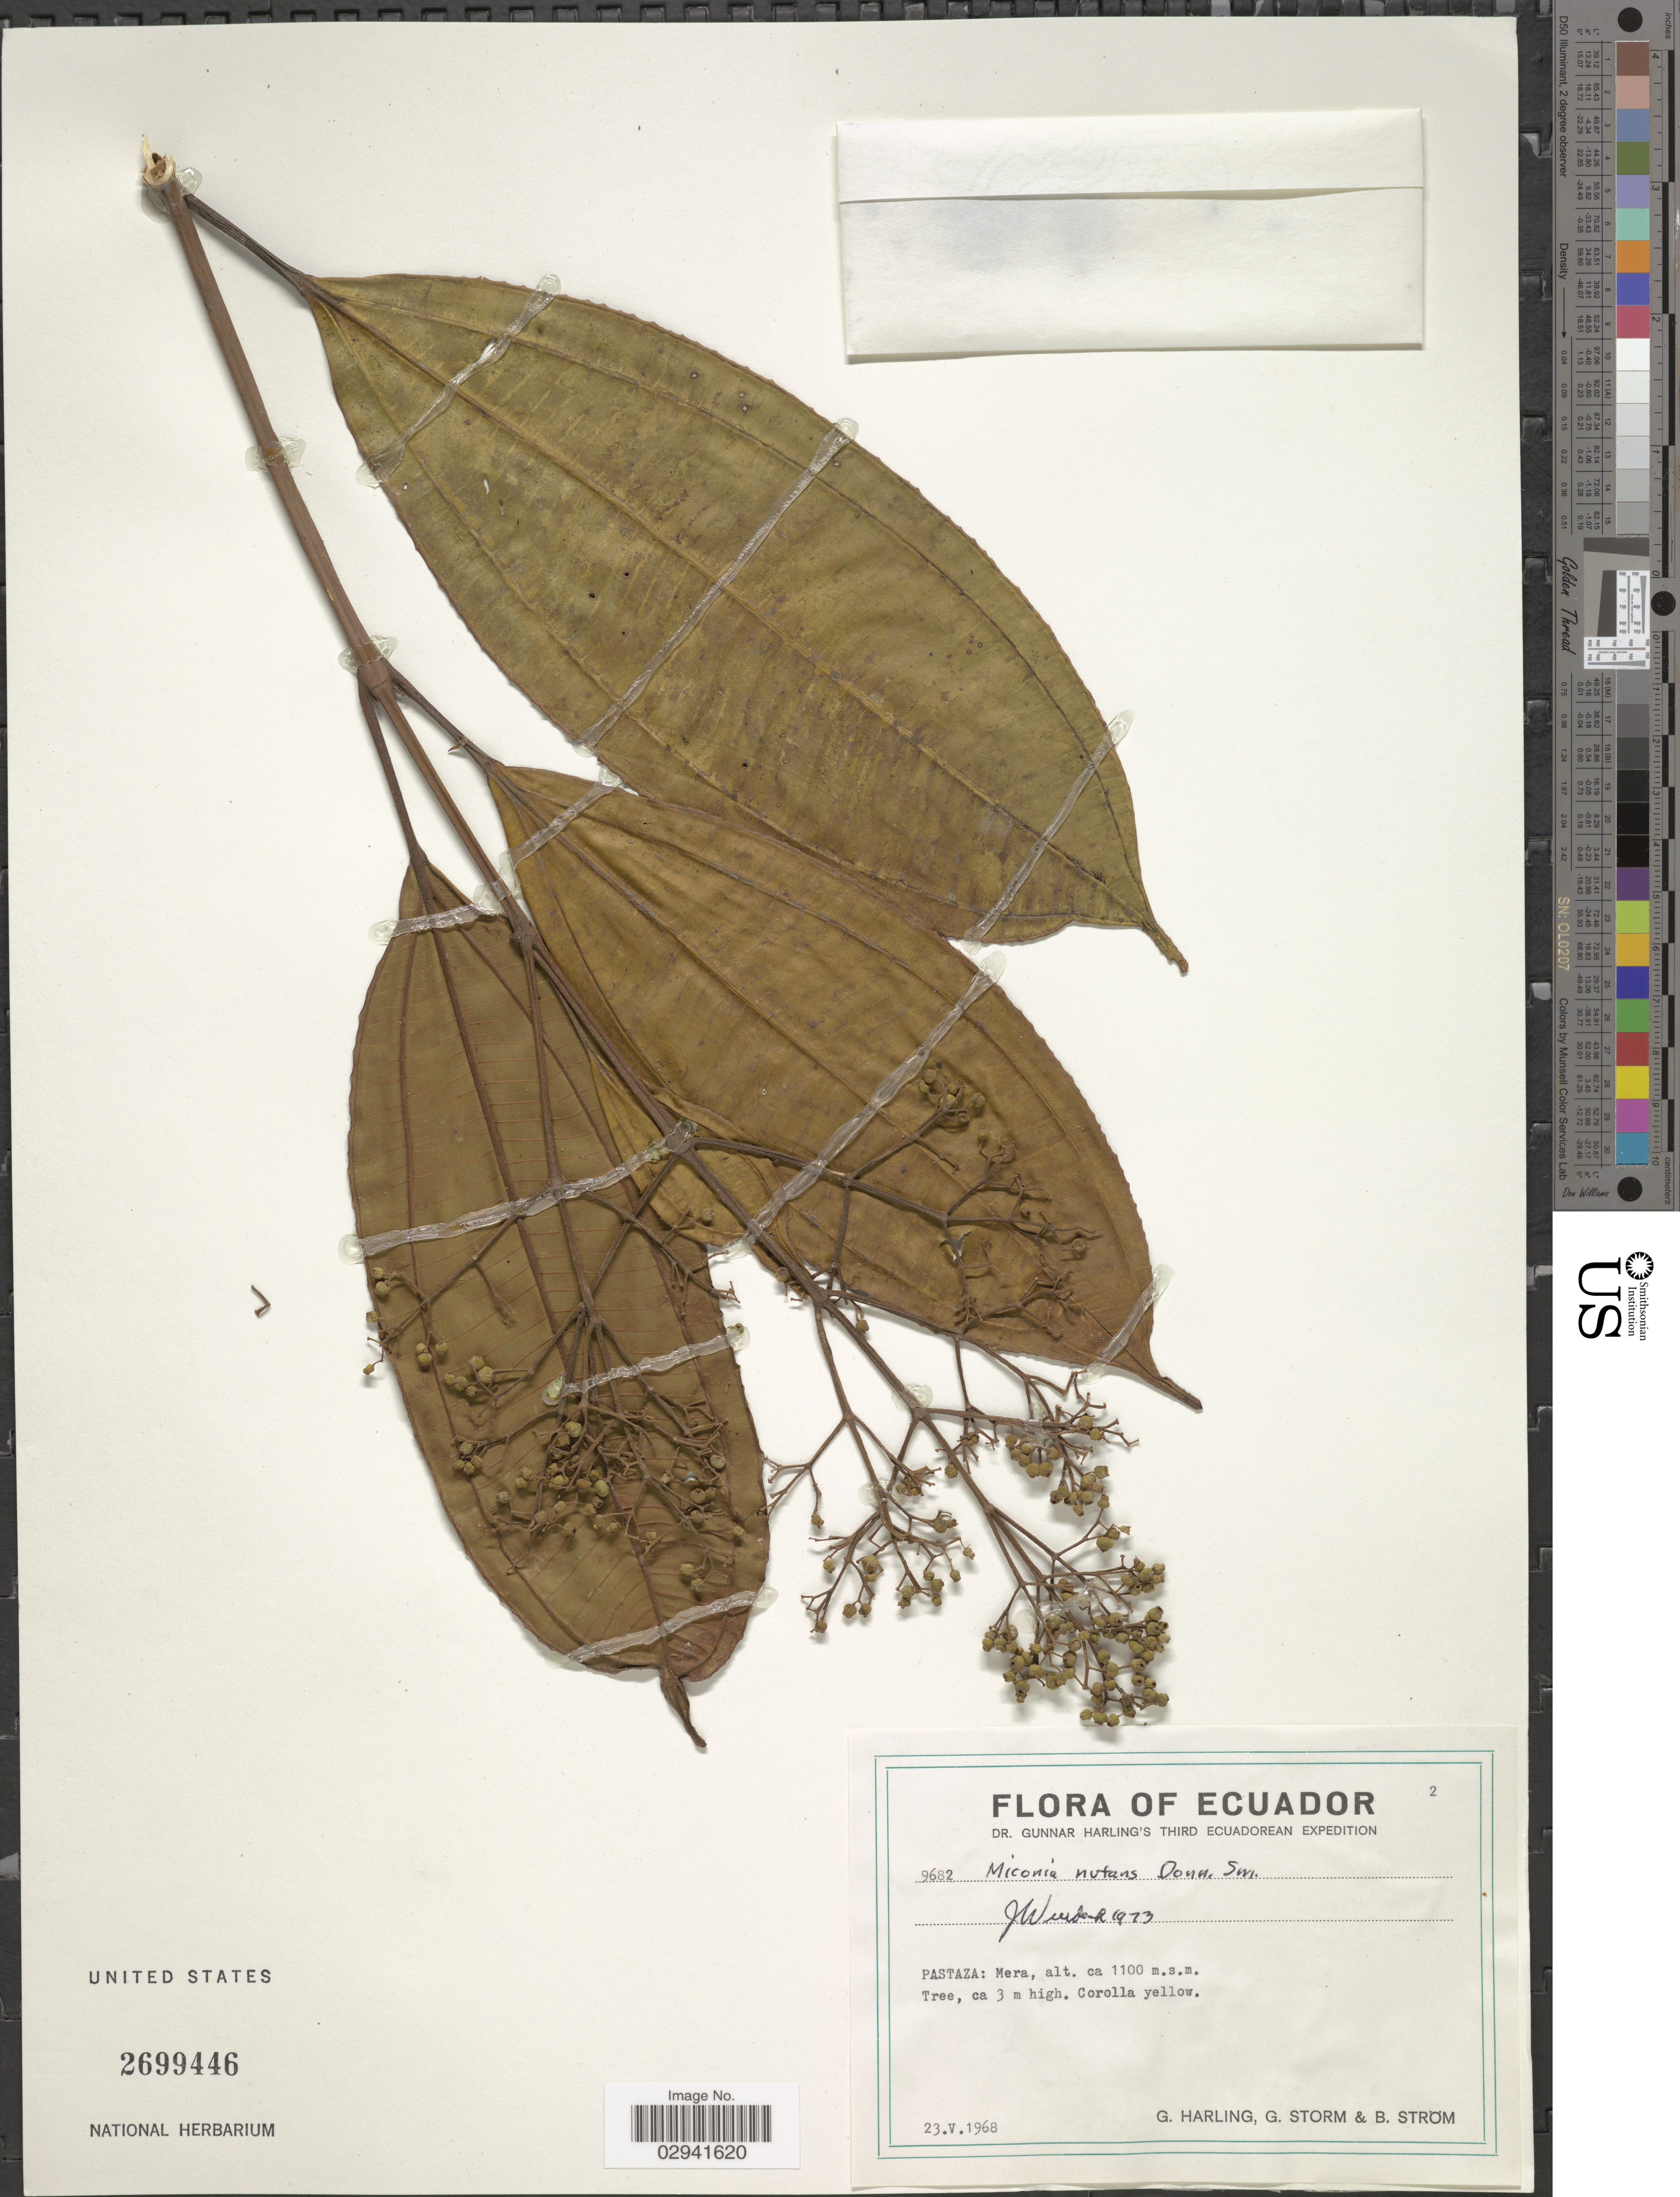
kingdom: Plantae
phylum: Tracheophyta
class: Magnoliopsida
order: Myrtales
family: Melastomataceae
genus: Miconia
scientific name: Miconia nutans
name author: Donn. Sm.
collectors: G. Harling, G. Storm & B. Ström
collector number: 9682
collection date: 1968-05-23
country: Ecuador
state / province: Pastaza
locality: Mera.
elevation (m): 1100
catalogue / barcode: US 2699446